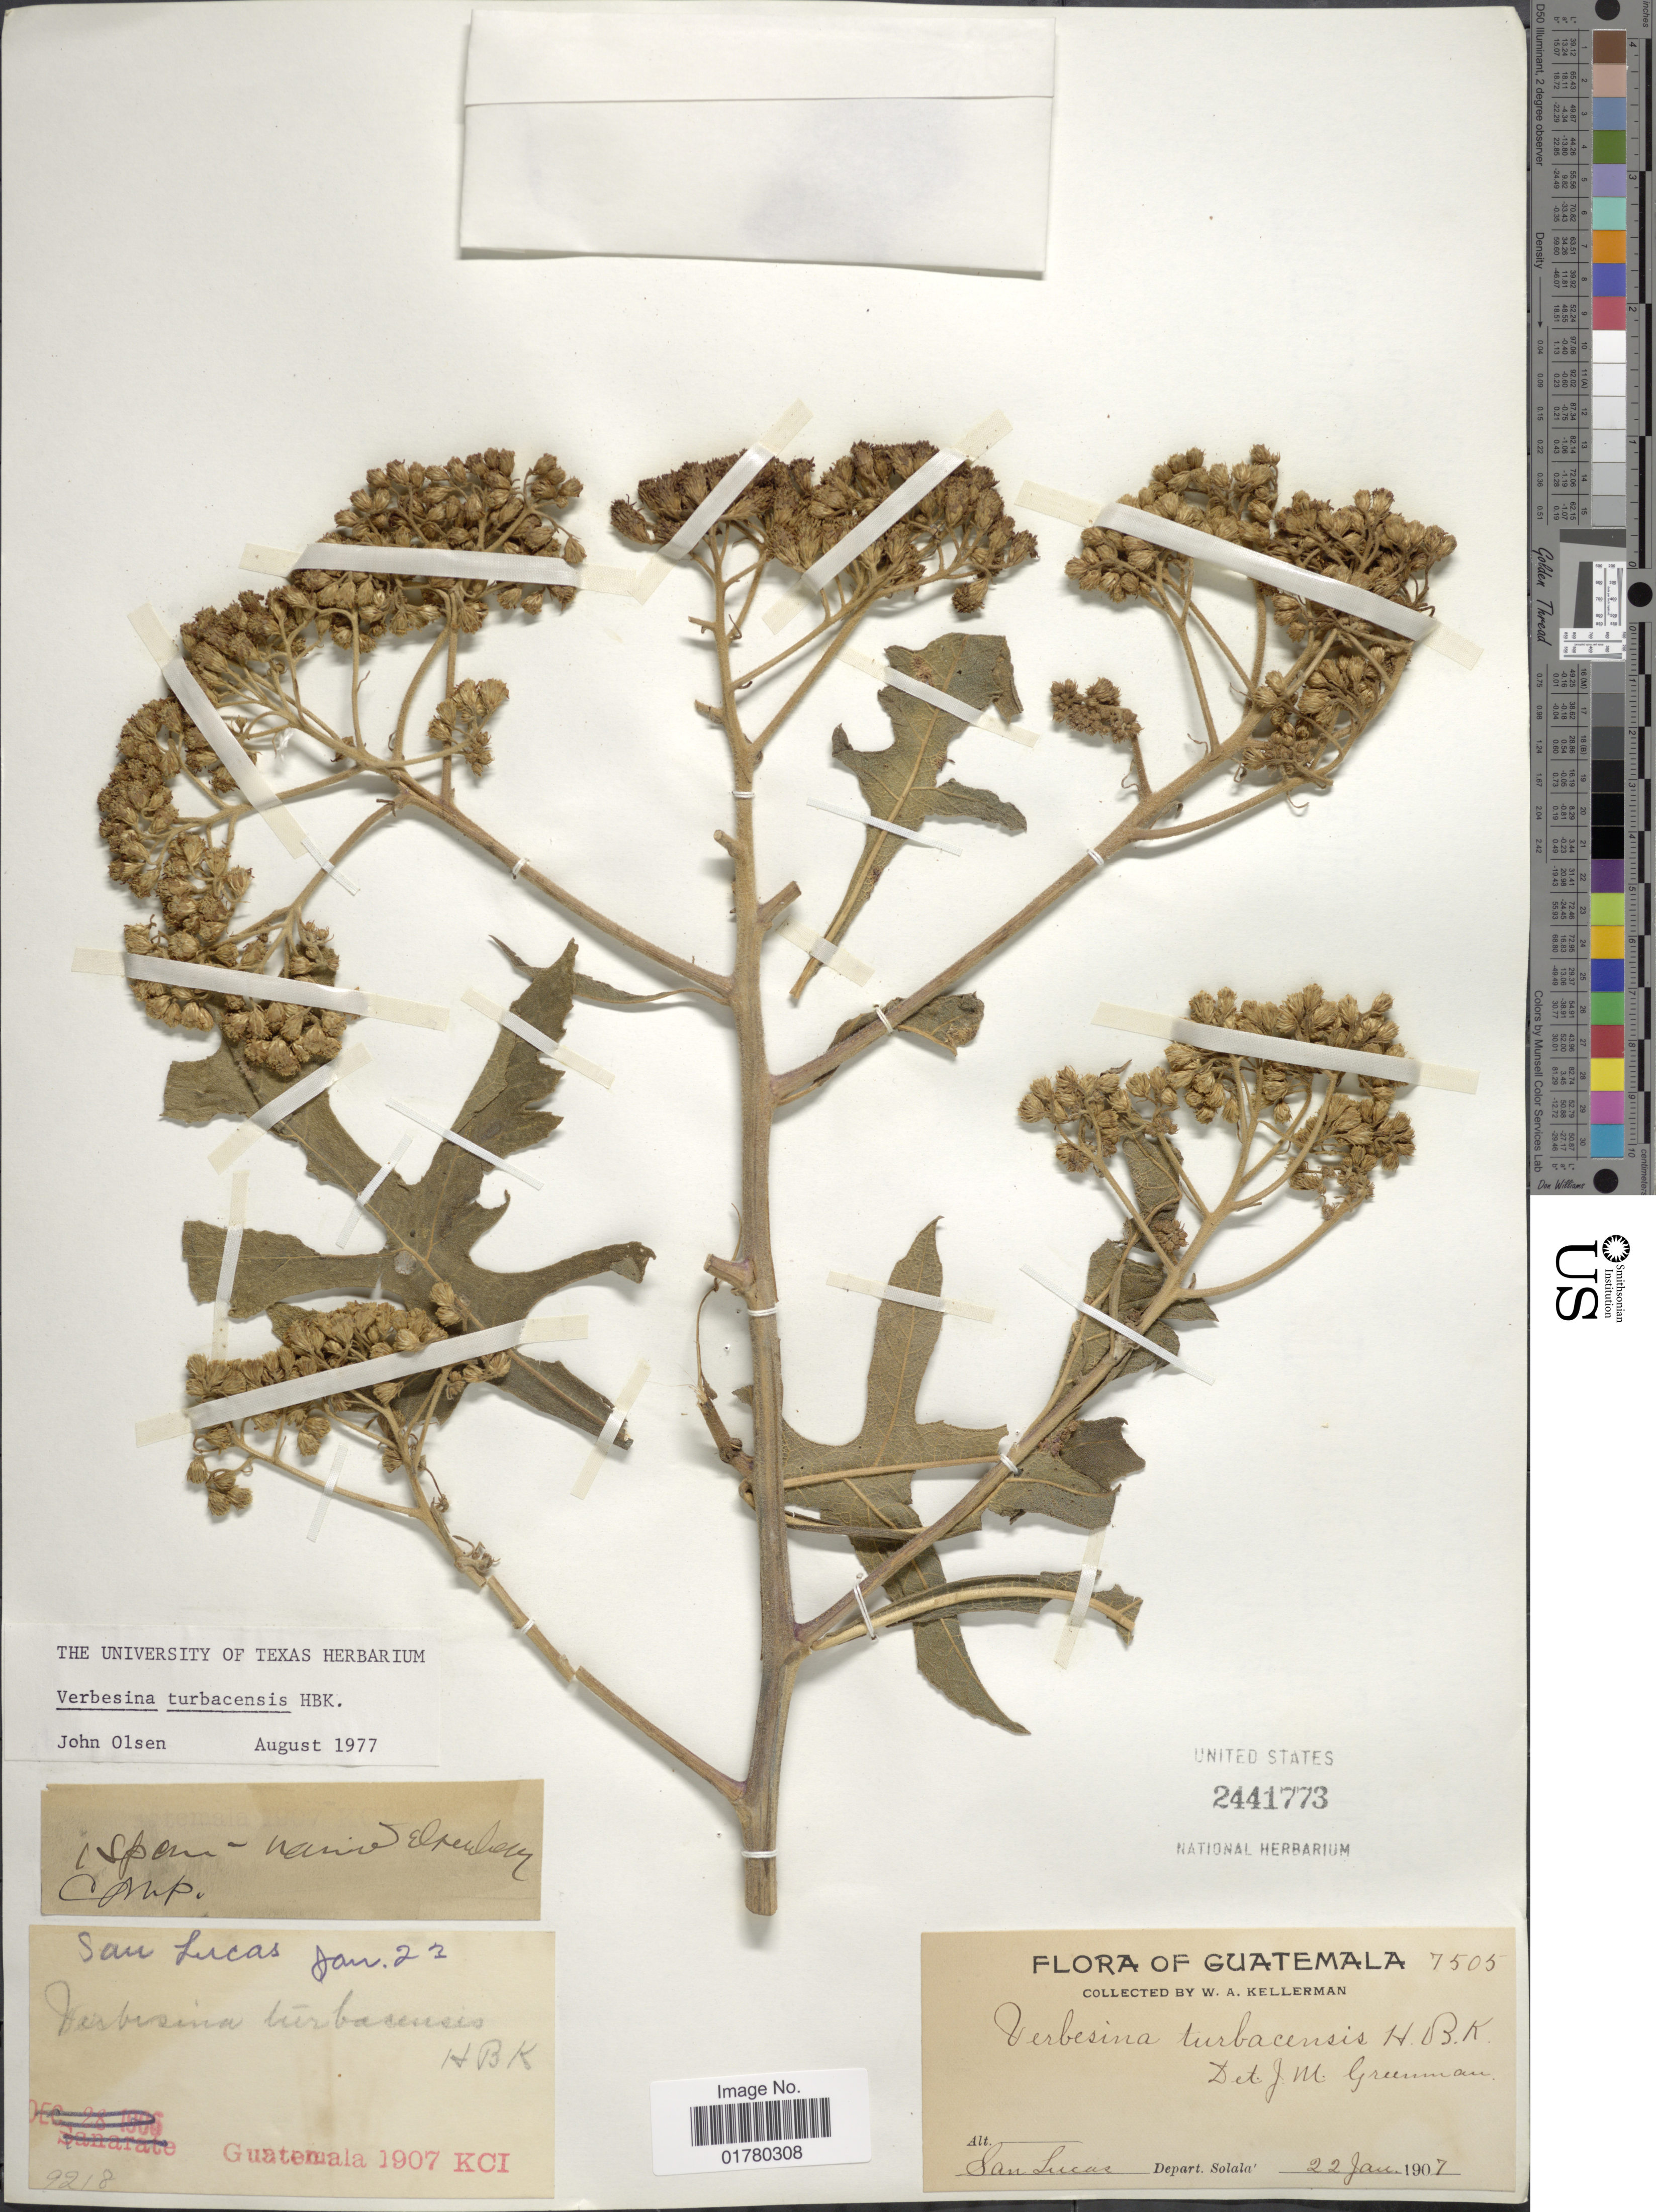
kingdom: Plantae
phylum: Tracheophyta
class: Magnoliopsida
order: Asterales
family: Asteraceae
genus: Verbesina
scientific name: Verbesina turbacensis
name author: Kunth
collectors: W. Kellerman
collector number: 7505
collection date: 1907-01-22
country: Guatemala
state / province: Sololá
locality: San Lucas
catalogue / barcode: US 2441773